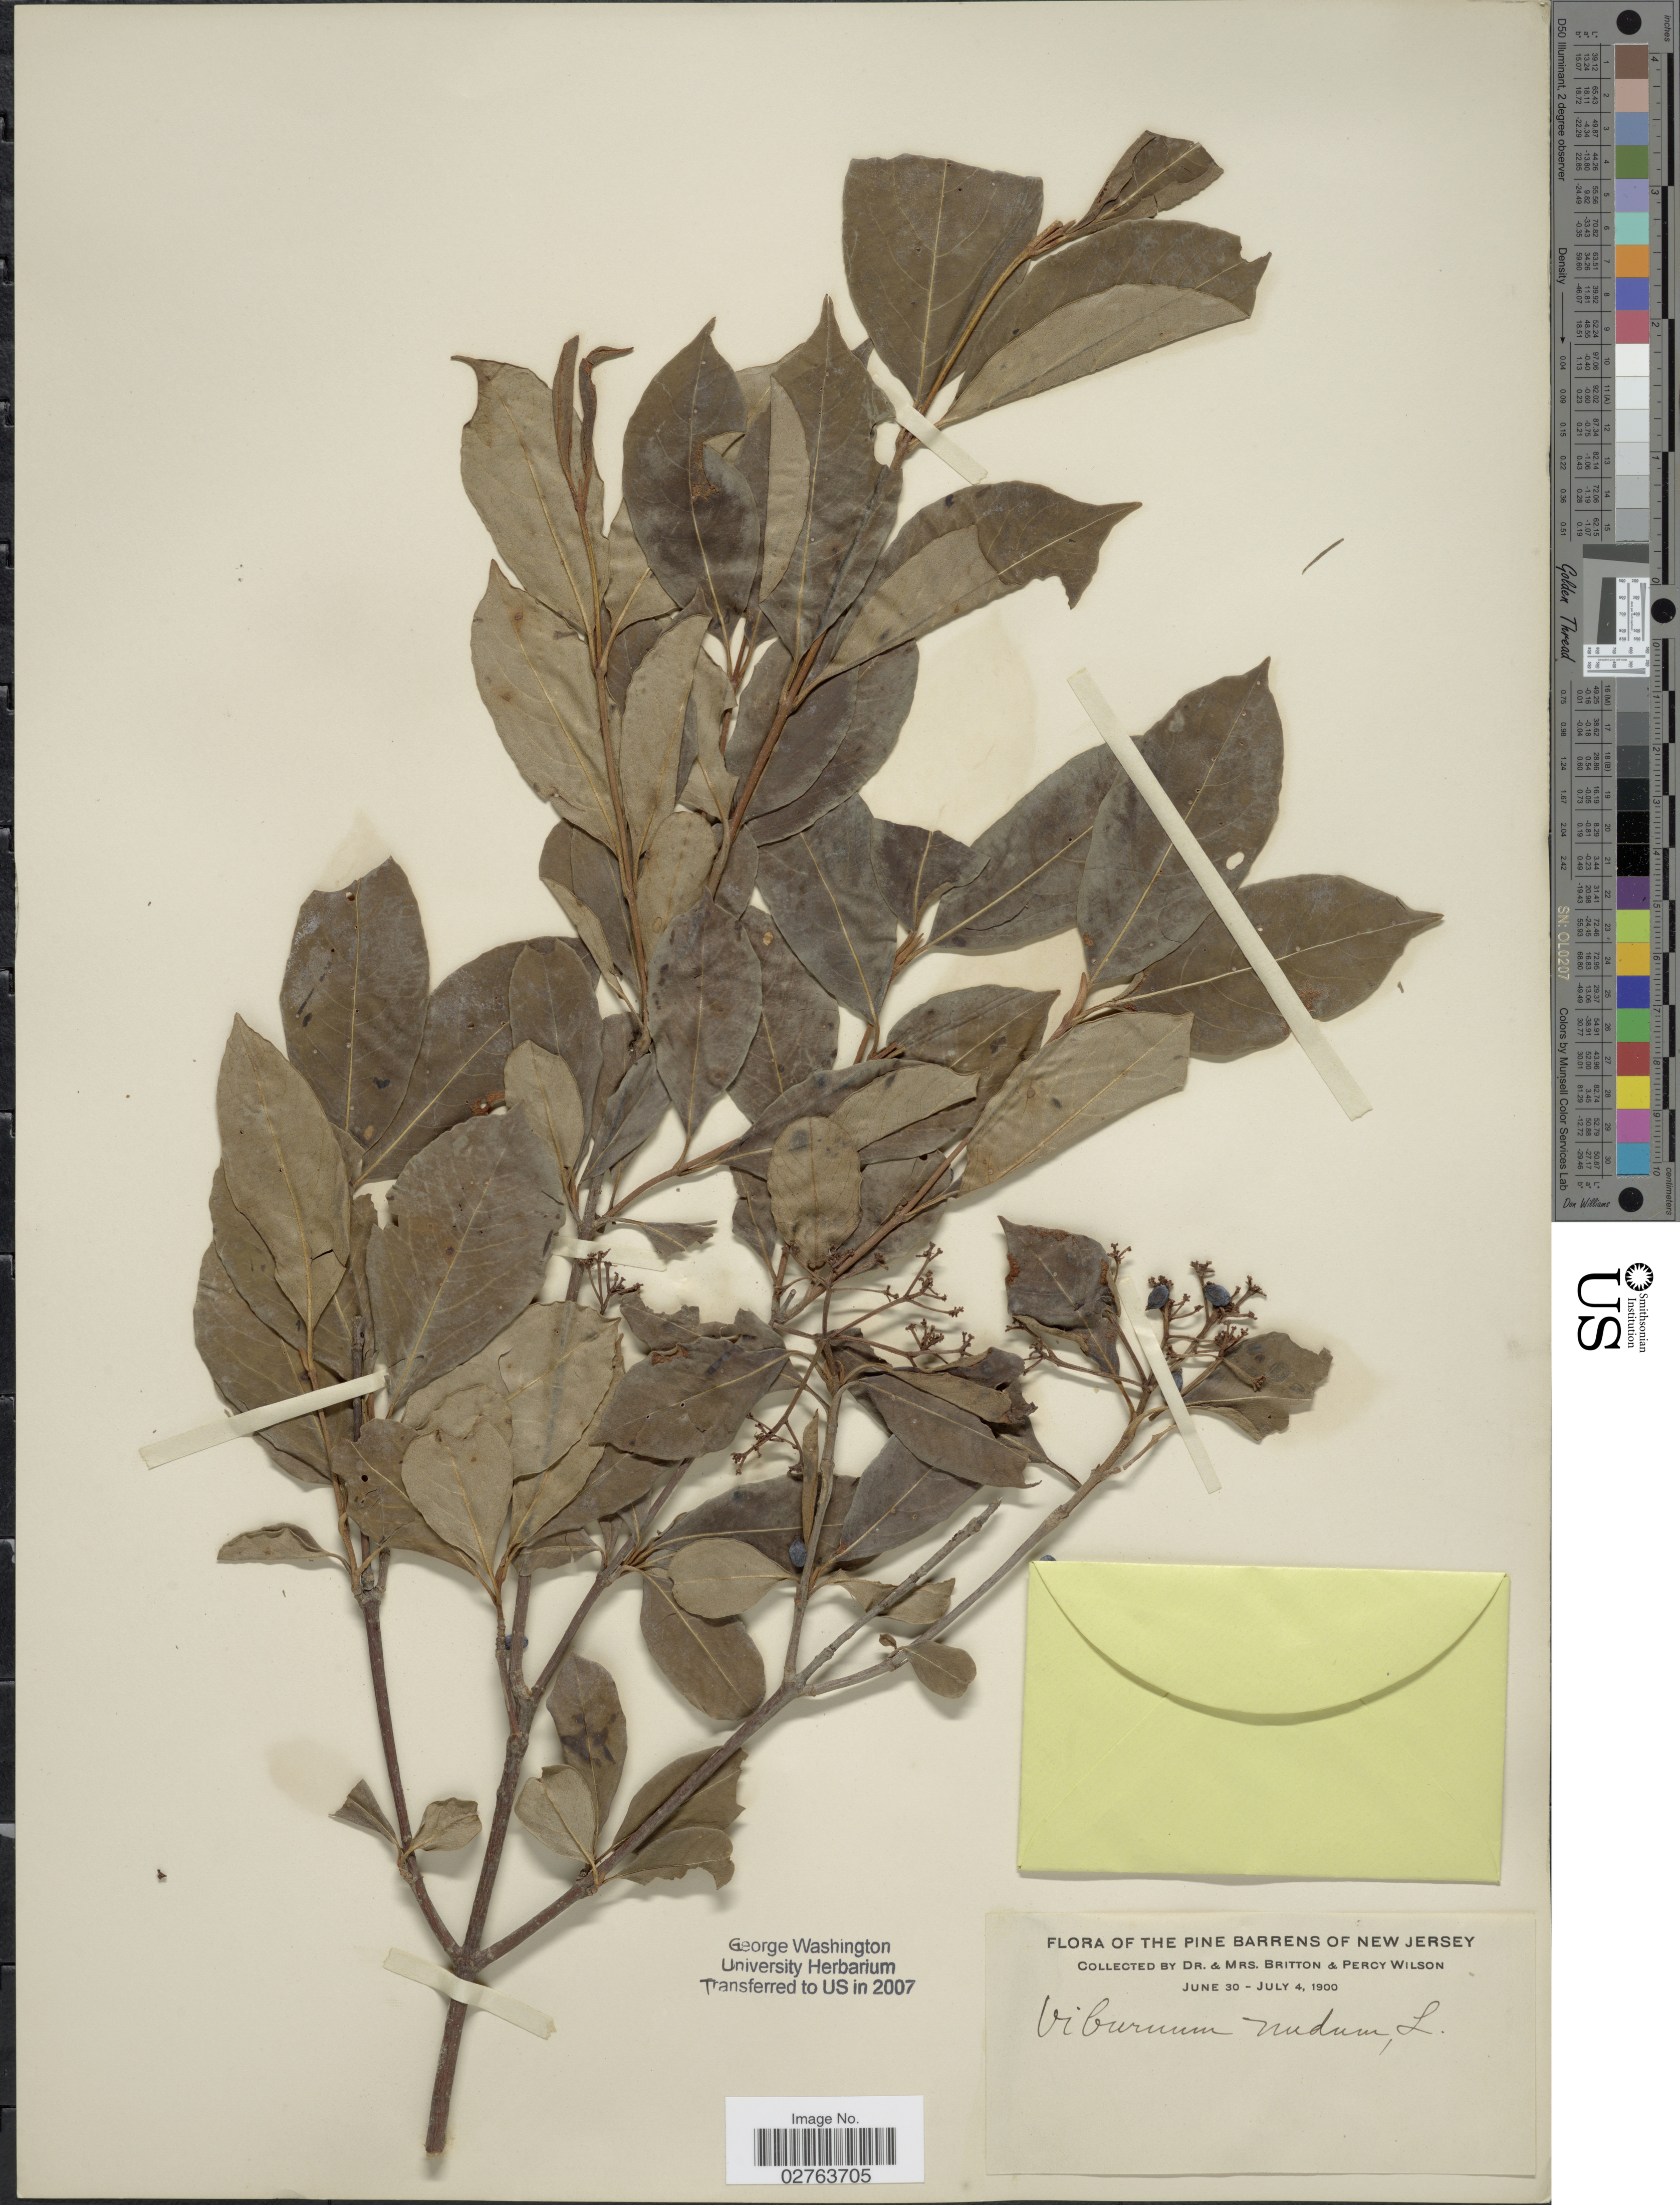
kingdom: Plantae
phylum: Tracheophyta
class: Magnoliopsida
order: Dipsacales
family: Viburnaceae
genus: Viburnum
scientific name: Viburnum nudum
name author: L.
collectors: E. G. Britton & P. Wilson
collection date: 1900-06-30/1900-07-04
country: United States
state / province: New Jersey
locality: The Pine Barrens of new Jersey.